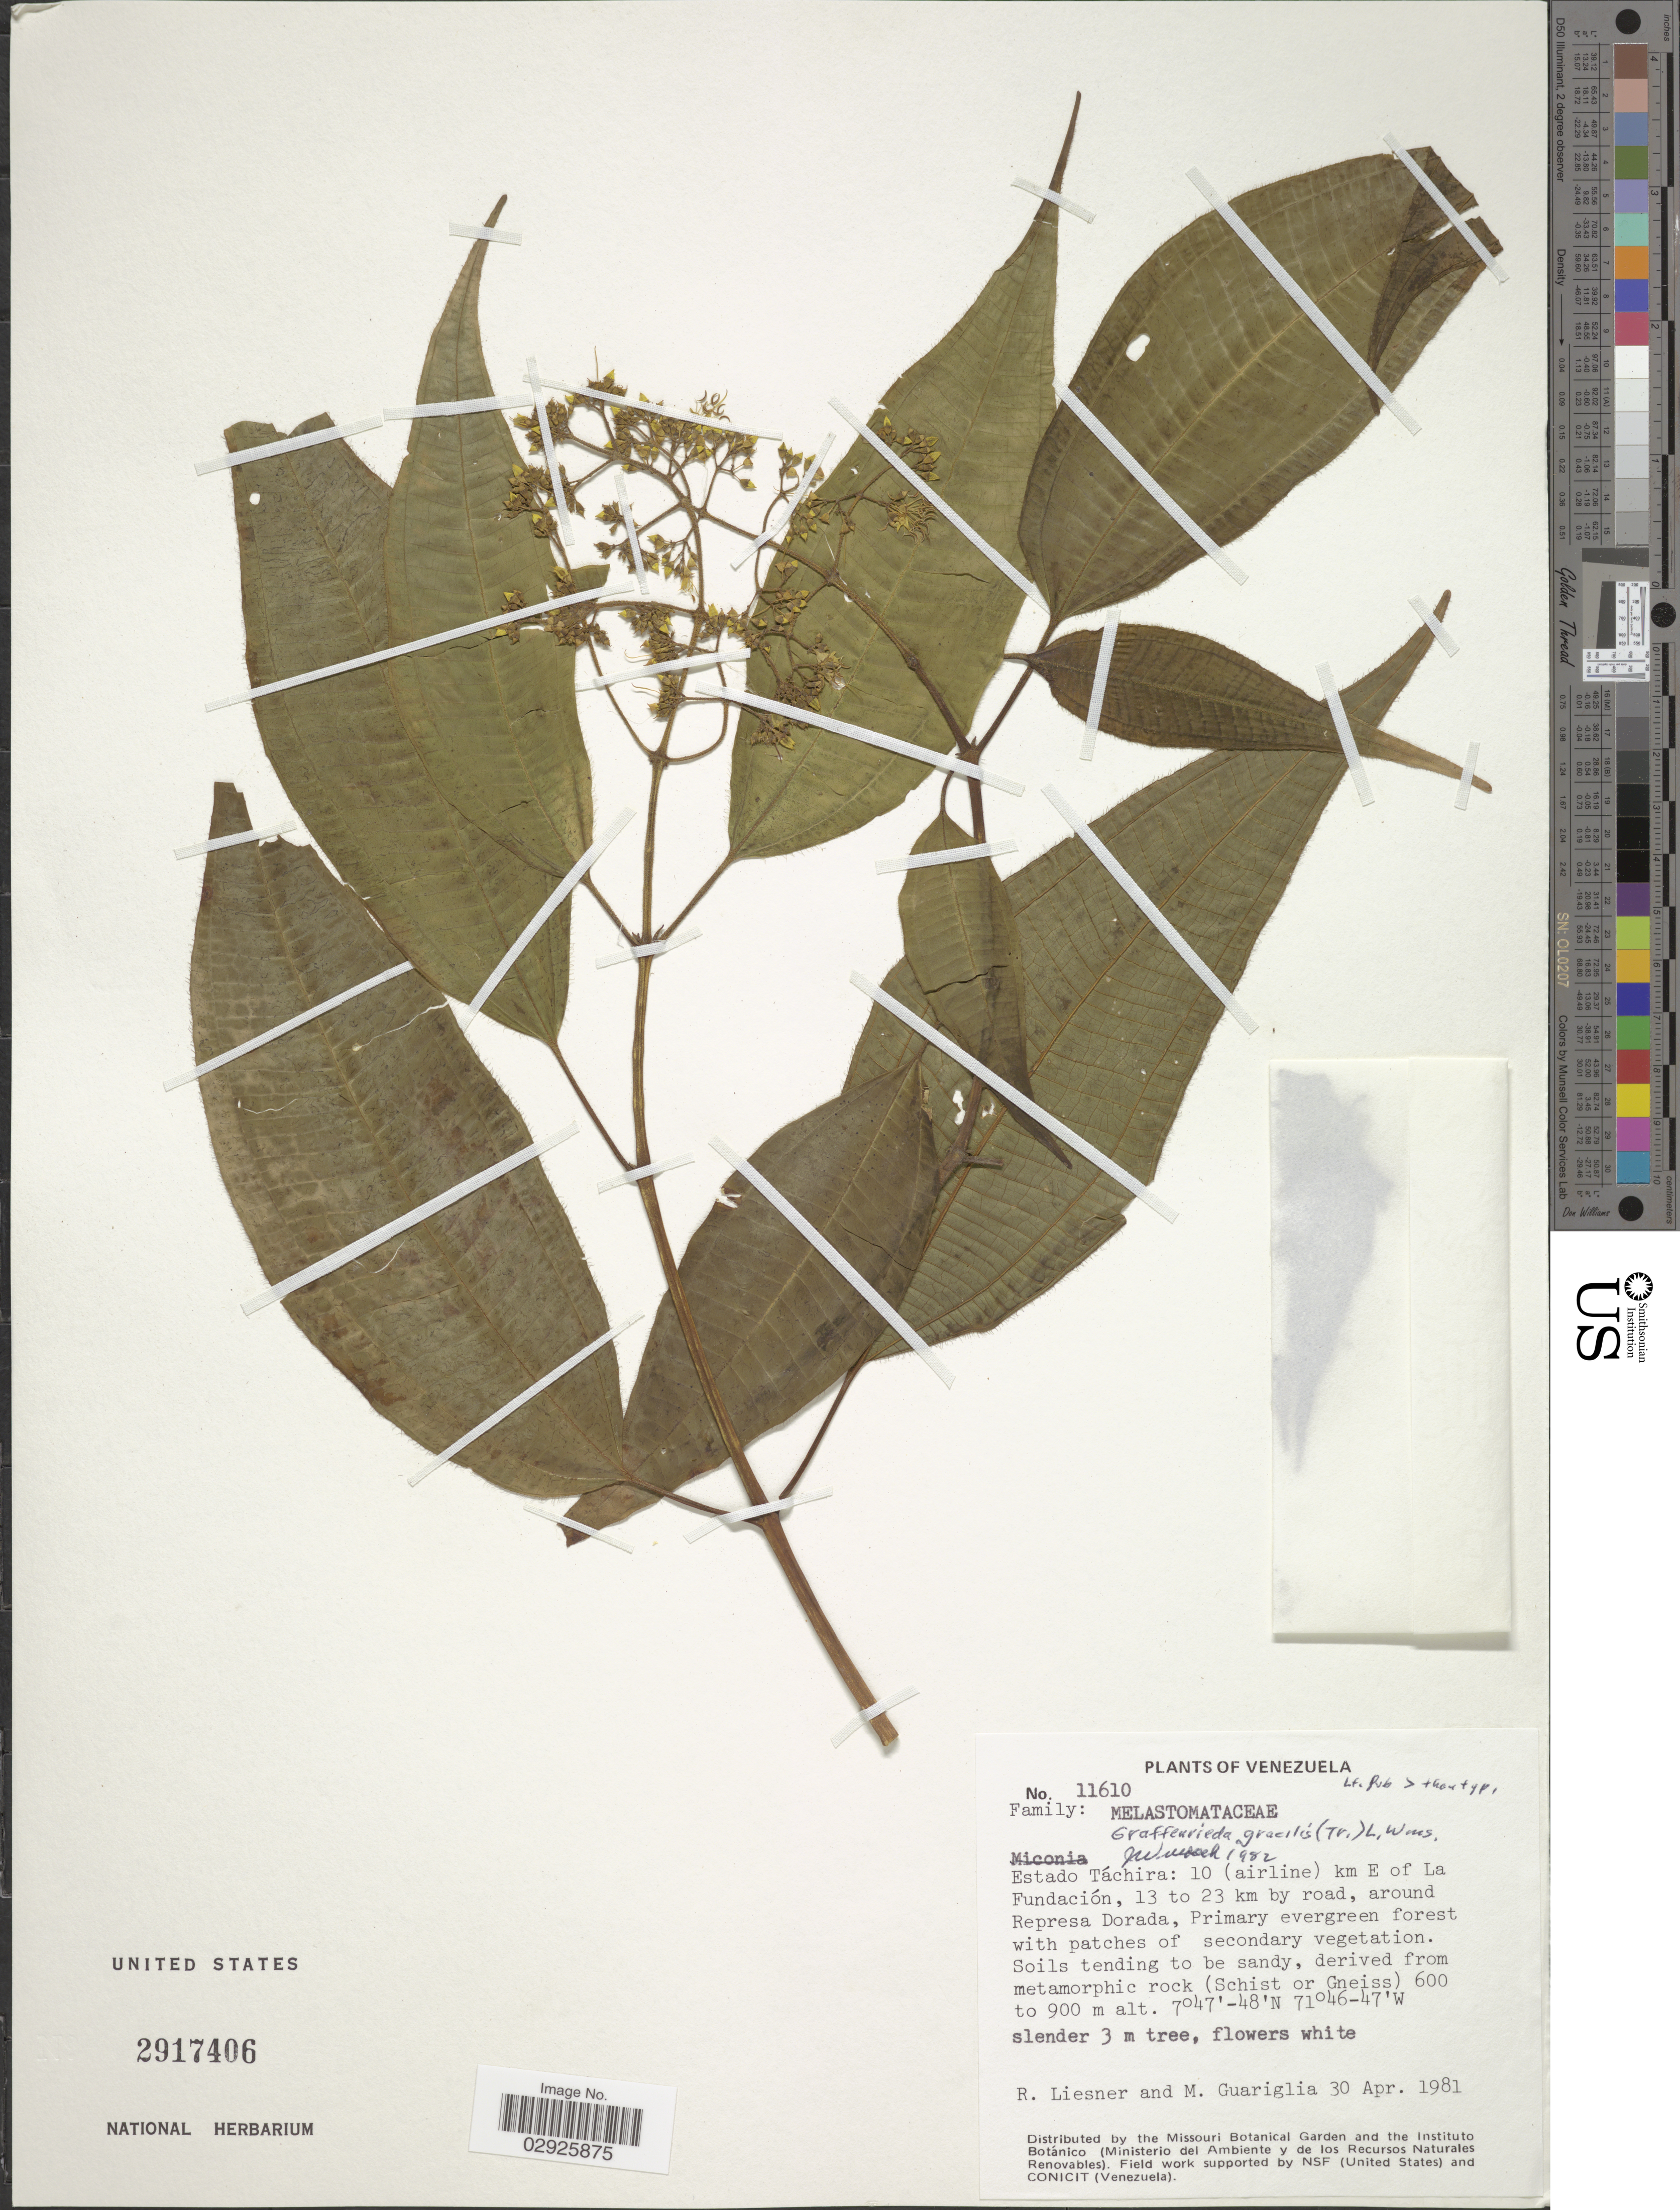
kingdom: Plantae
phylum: Tracheophyta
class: Magnoliopsida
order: Myrtales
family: Melastomataceae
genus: Graffenrieda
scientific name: Graffenrieda gracilis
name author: (Triana) L.O. Williams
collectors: R. L. Liesner, R. L. Liesner & M. Guariglia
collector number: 11610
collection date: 1981-04-30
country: Venezuela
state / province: Tachira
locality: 10 (airline) km E of La Fundación, 13 to 23 km by road, around Represa Dorada.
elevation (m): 600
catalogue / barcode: US 2917406